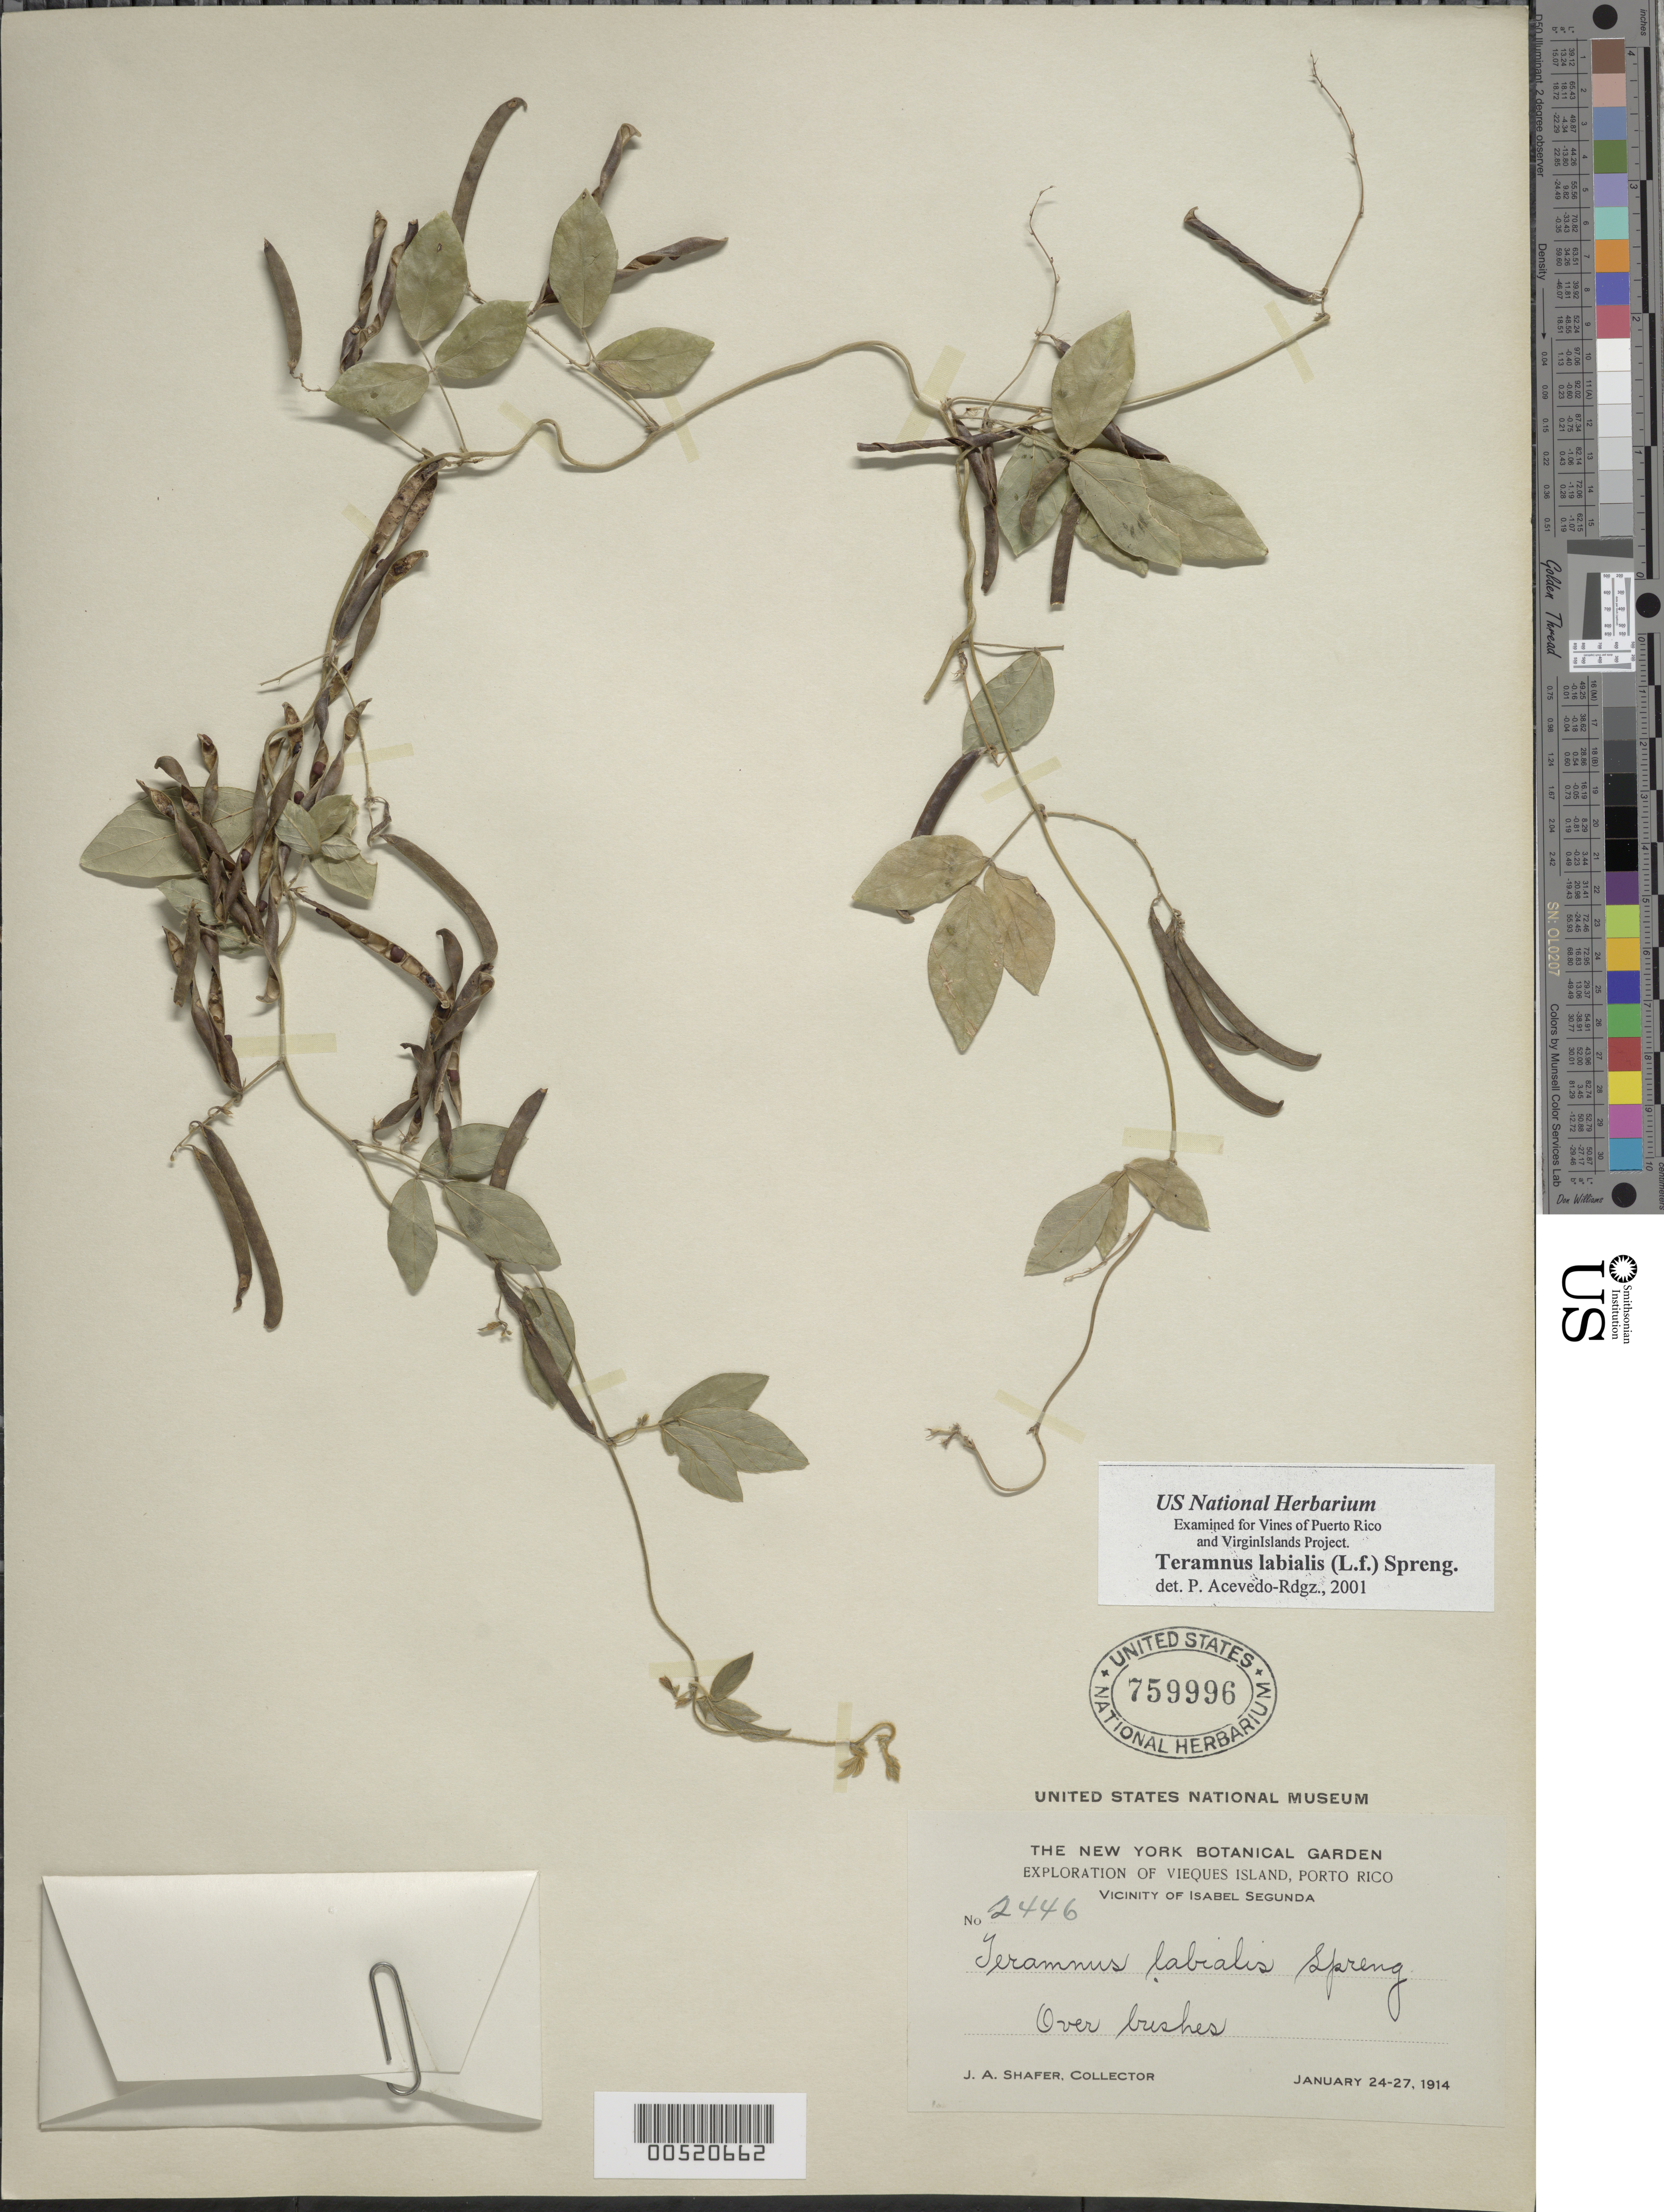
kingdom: Plantae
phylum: Tracheophyta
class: Magnoliopsida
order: Fabales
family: Fabaceae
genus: Teramnus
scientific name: Teramnus labialis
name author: (L. f.) Spreng.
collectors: J. A. Shafer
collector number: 2446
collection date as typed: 24 Jan 1914 to 27 Jan 1914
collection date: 1914-01-24/1914-01-27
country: Puerto Rico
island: Greater Antilles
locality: vicinity of Isabel Segunda. Over bushes.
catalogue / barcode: US 759996